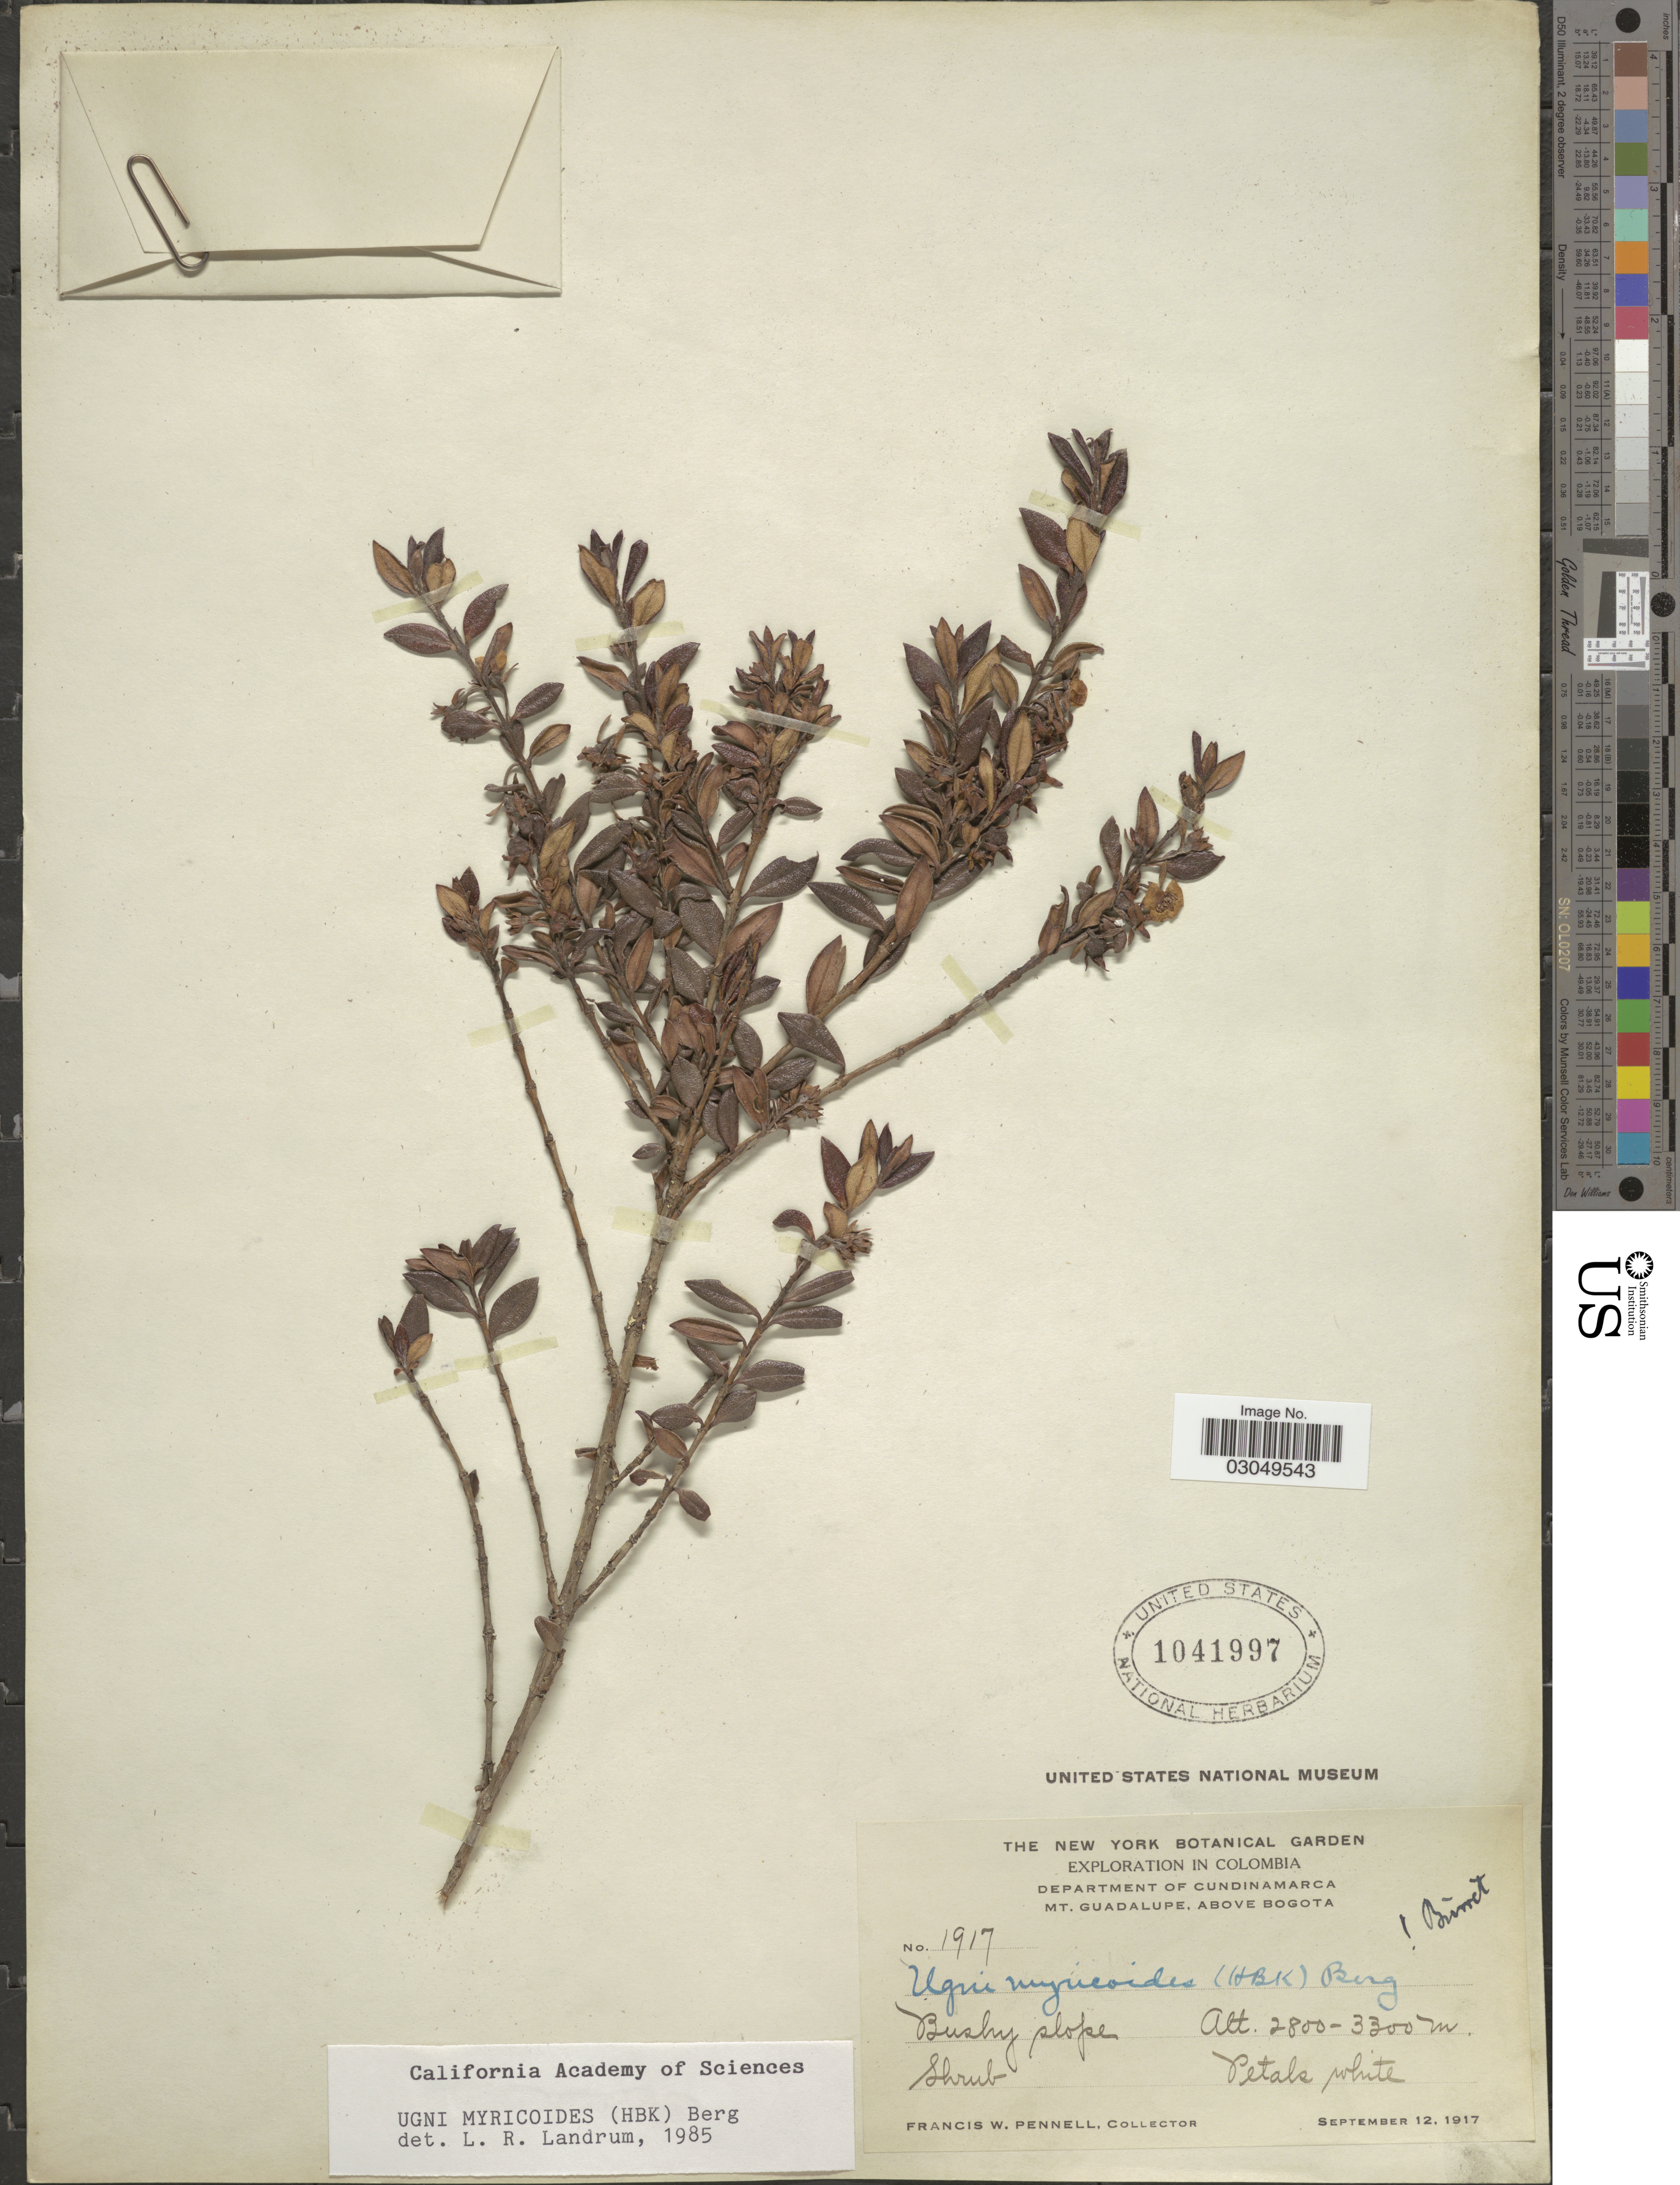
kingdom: Plantae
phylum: Tracheophyta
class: Magnoliopsida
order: Myrtales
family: Myrtaceae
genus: Ugni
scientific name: Ugni myricoides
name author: (Kunth) O. Berg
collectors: F. W. Pennell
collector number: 1917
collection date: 1917-09-12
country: Colombia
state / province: Cundinamarca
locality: Department of Cundinamarca, Mt. Guadalupe, above Bogota.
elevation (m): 2800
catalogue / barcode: US 1041997